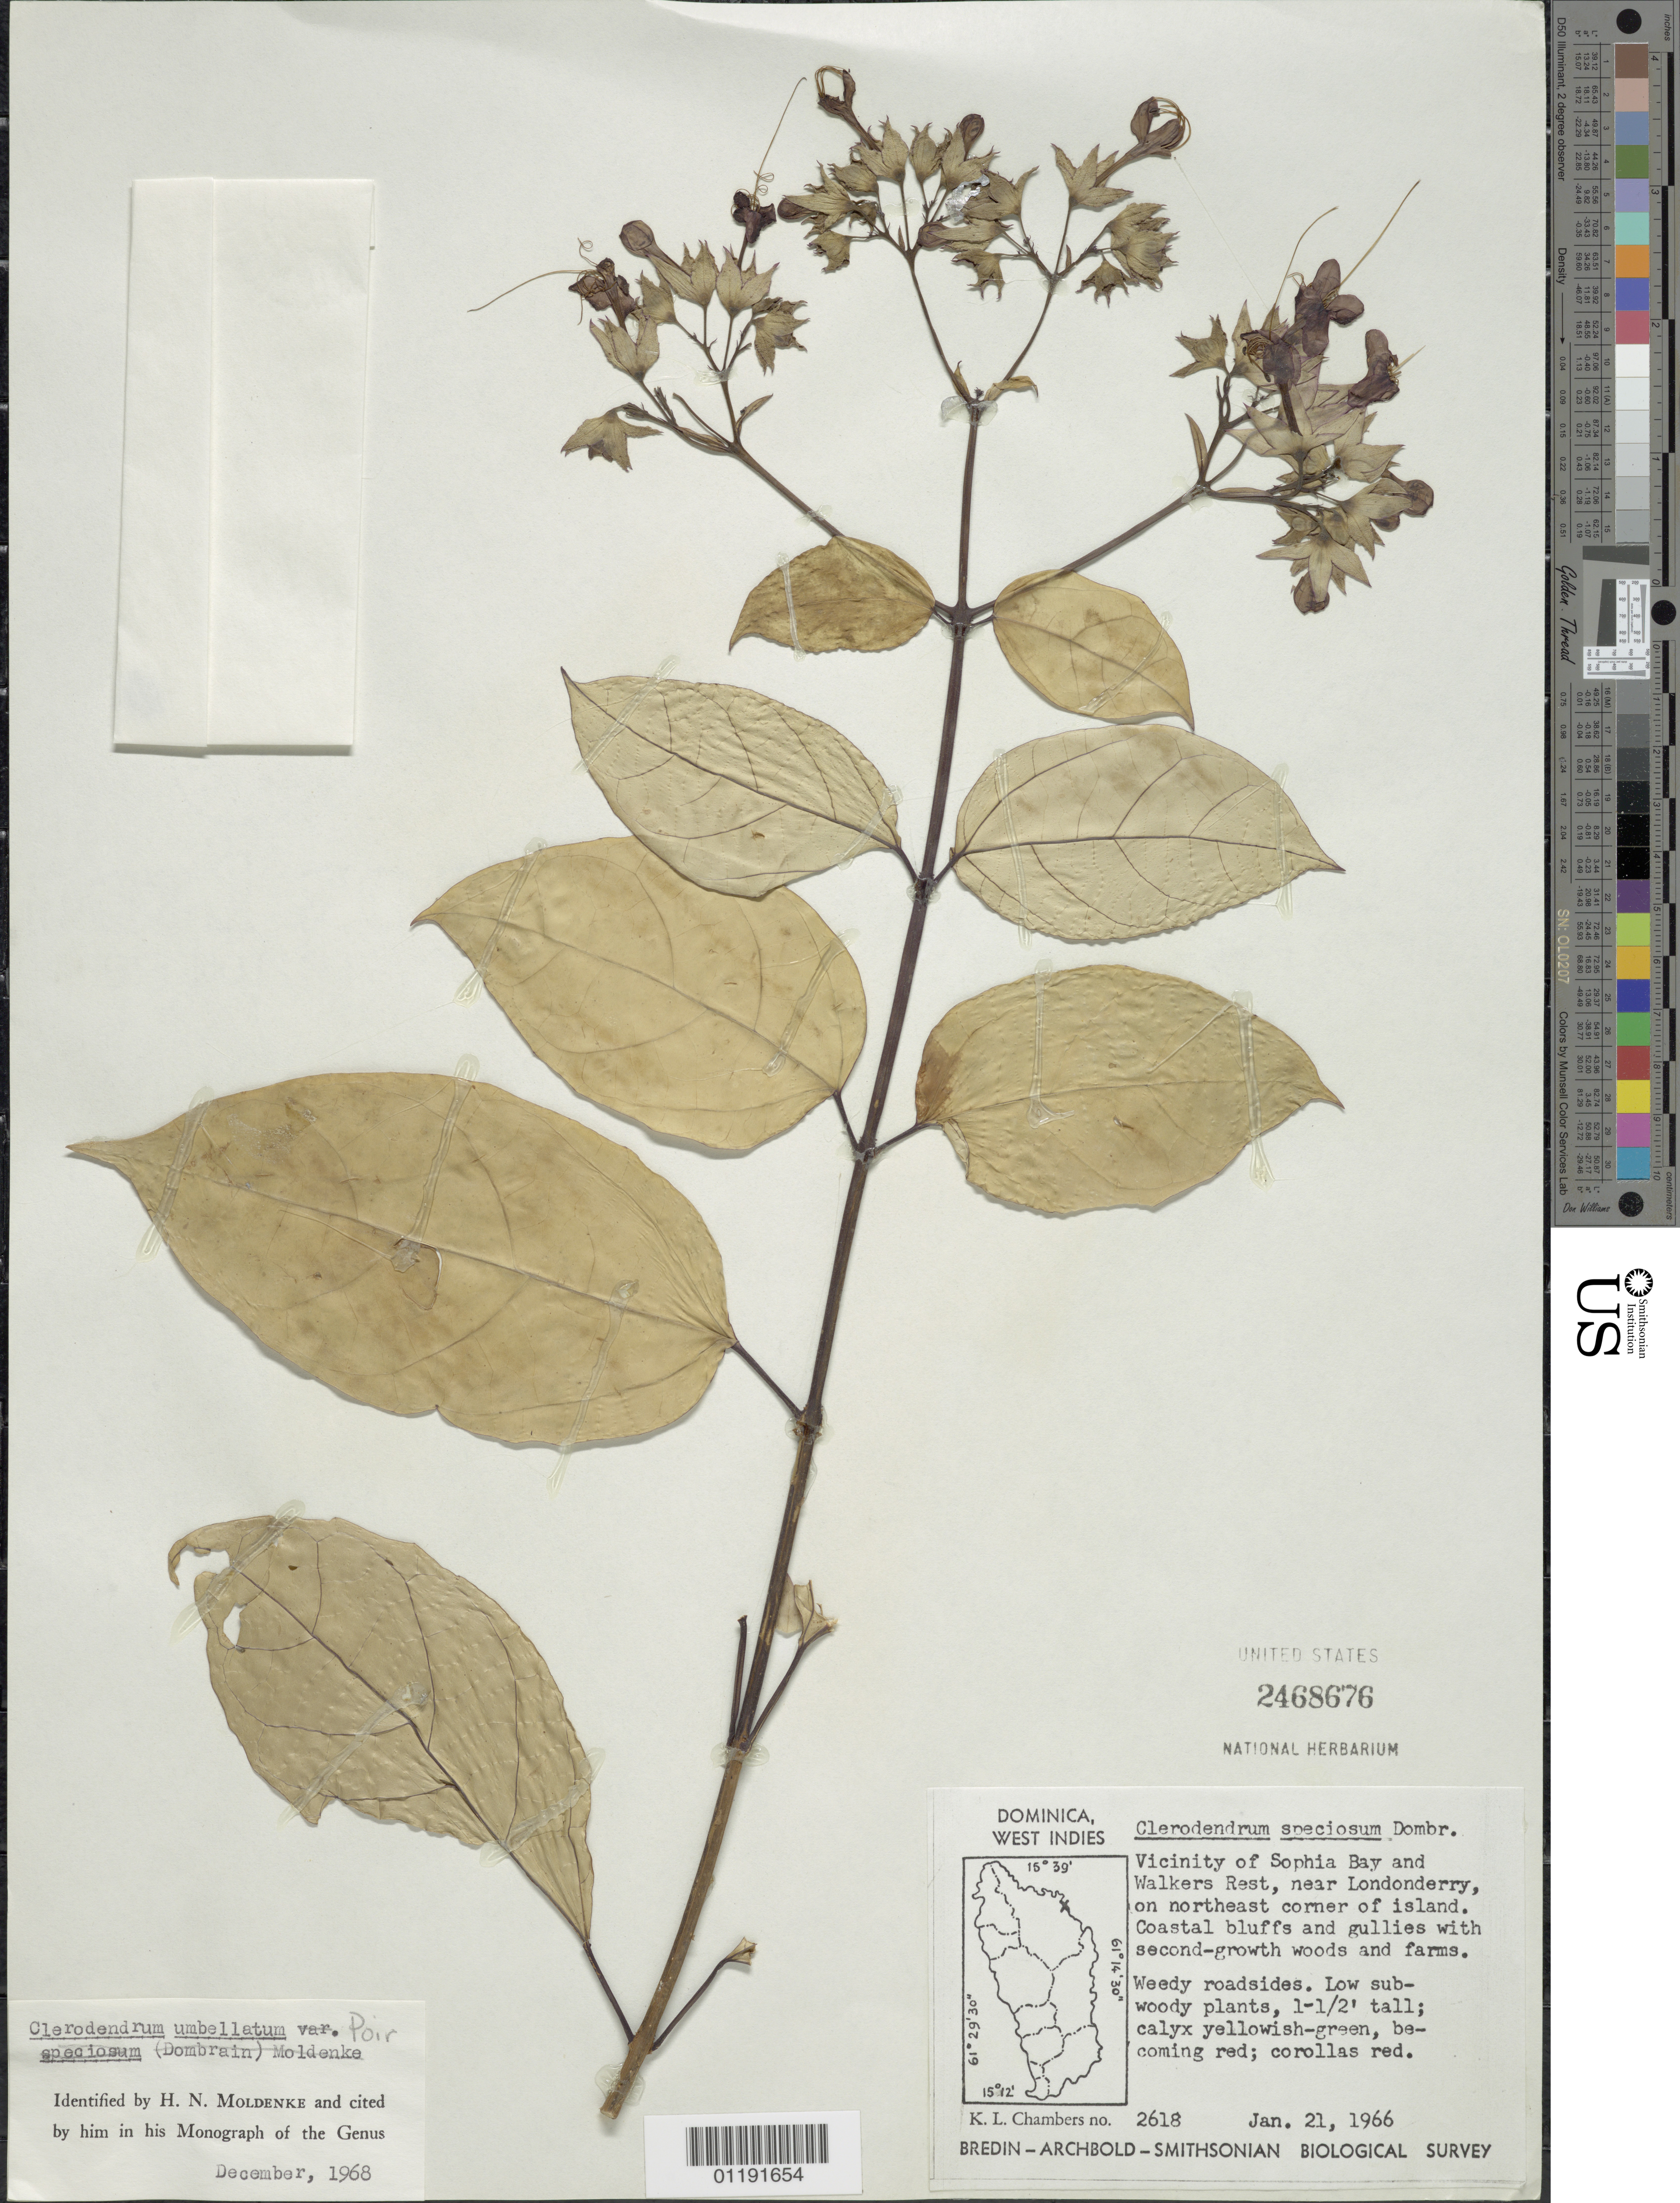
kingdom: Plantae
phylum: Tracheophyta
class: Magnoliopsida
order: Lamiales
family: Lamiaceae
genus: Clerodendrum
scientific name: Clerodendrum umbellatum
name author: Poir.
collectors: -. Bredin & -. Archbold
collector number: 2618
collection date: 1966-01-21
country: Dominica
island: Dominica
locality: NE corner of Dominica, vicinity of Sophia Bay and Walkers Rest, near Londonderry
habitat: Coastal bluffs and gullies with second-growth woods and farms, weedy roadside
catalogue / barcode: US 2468676